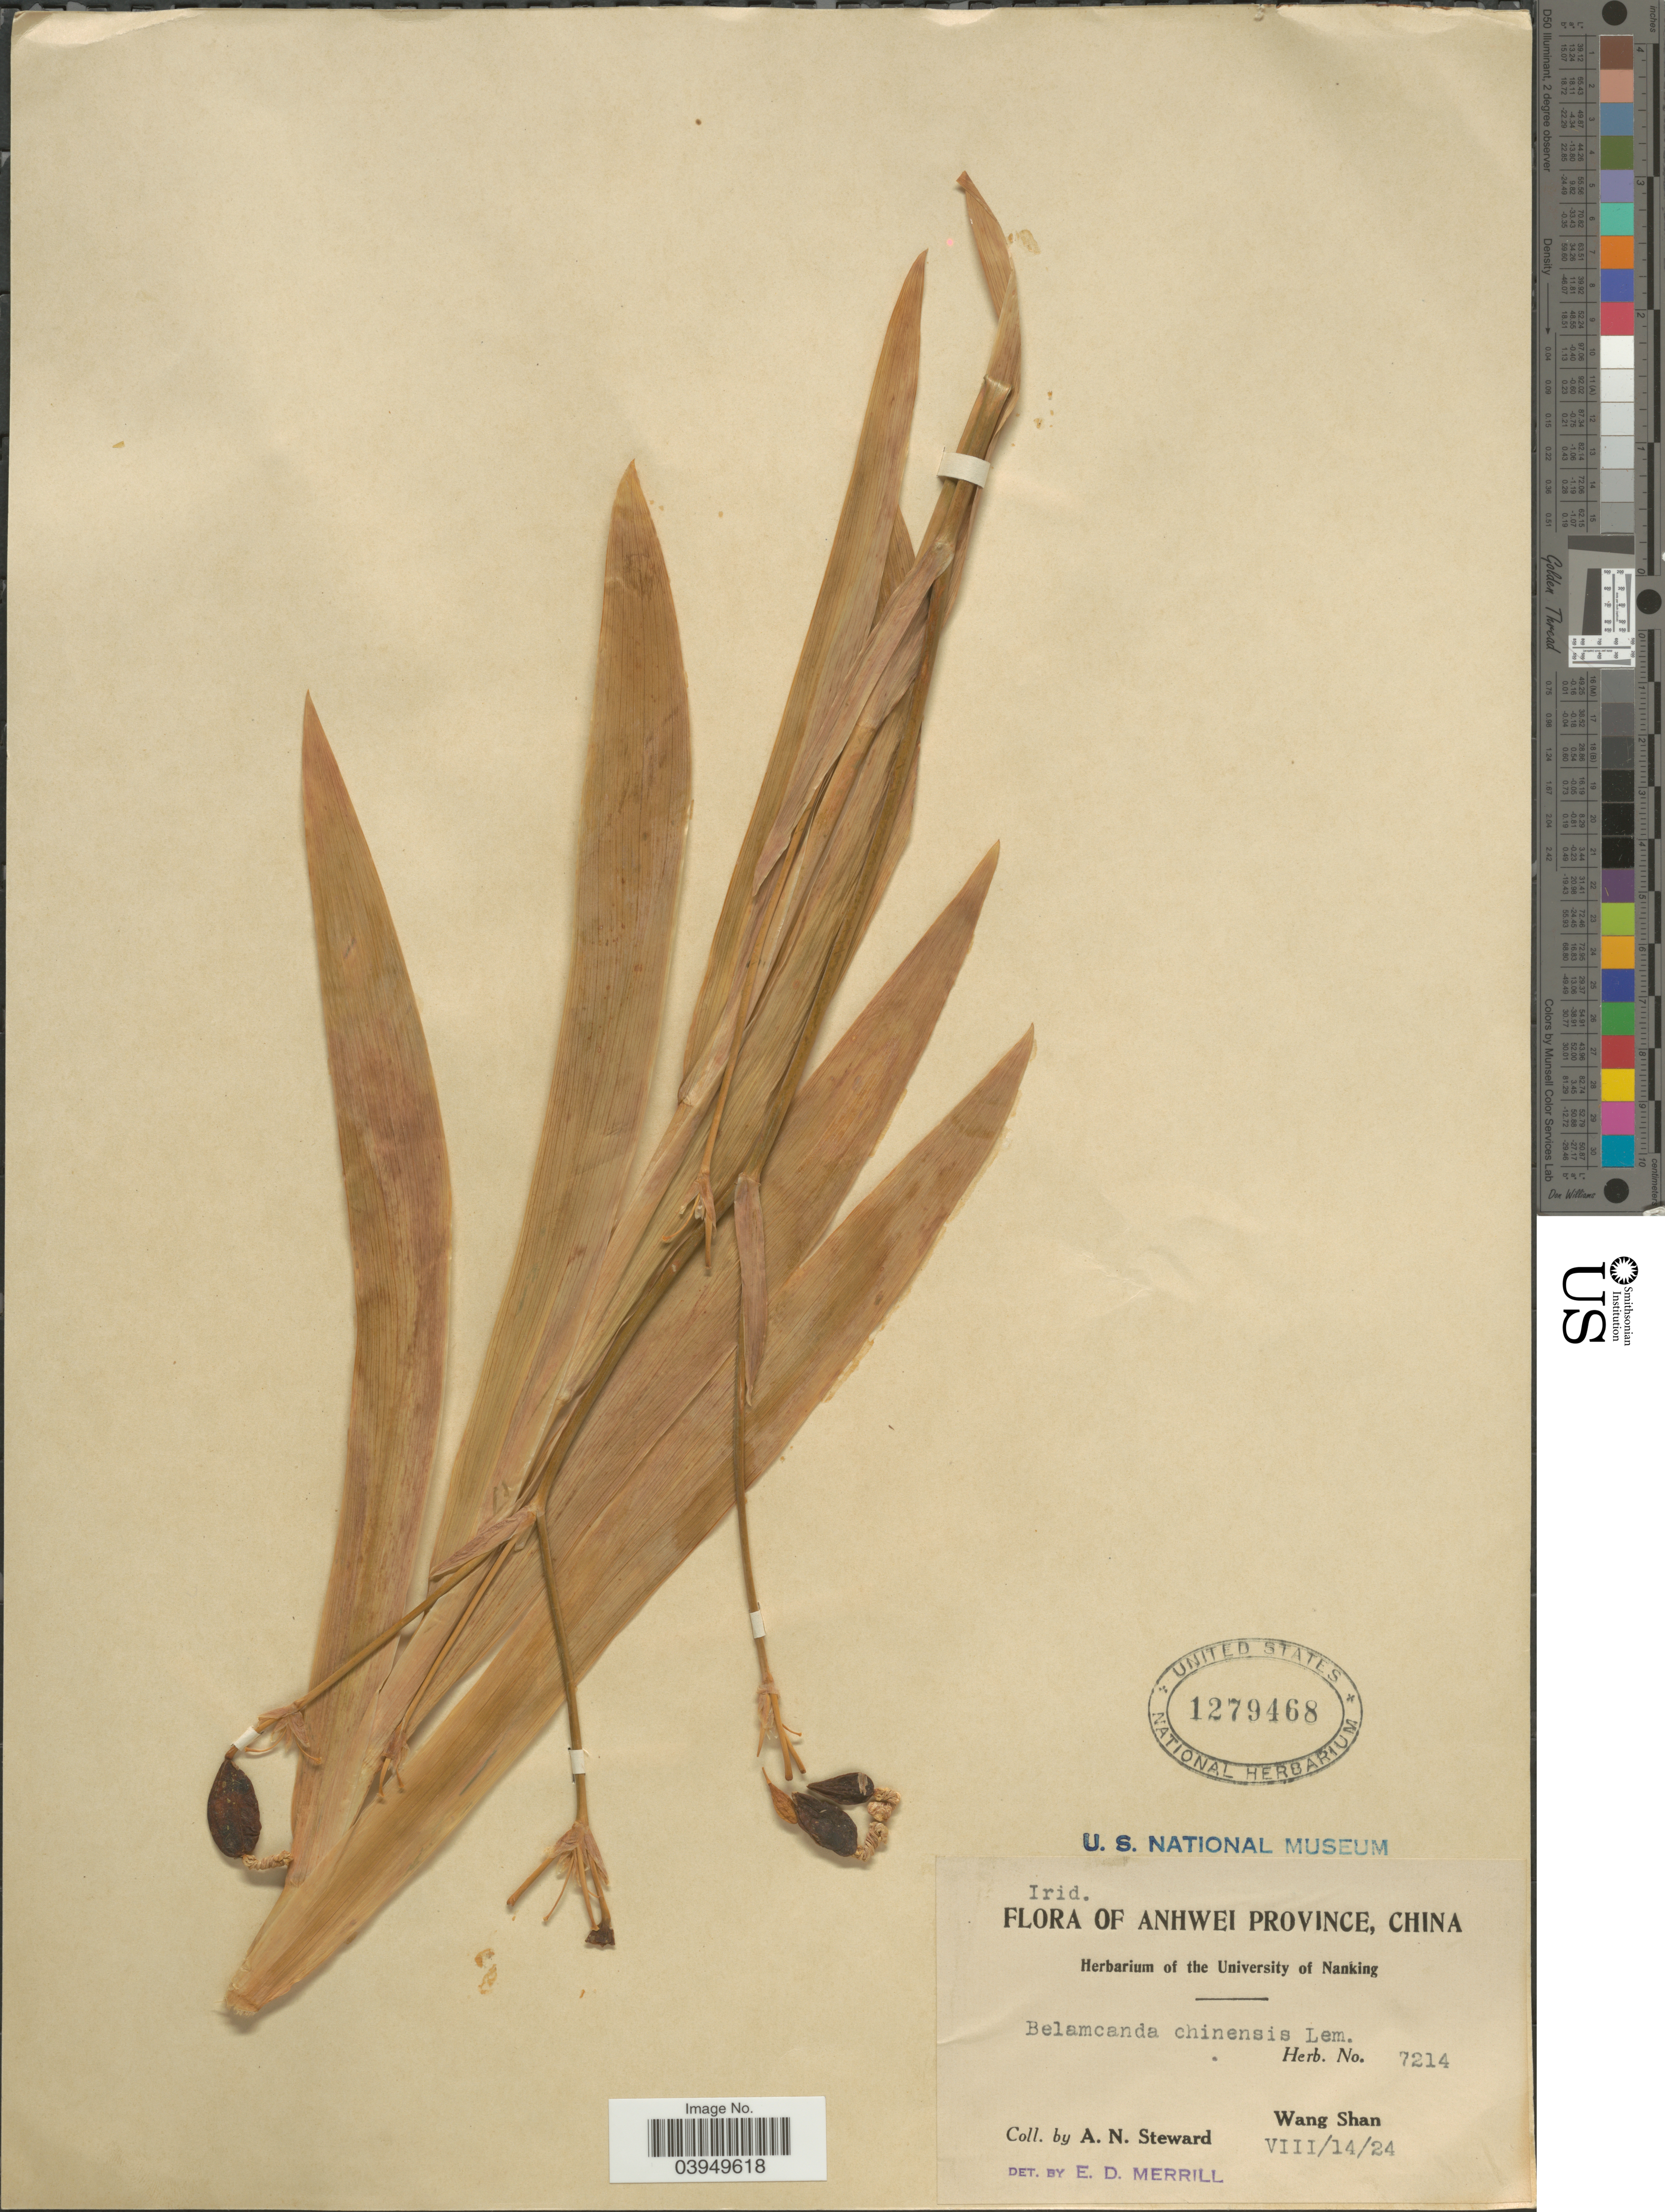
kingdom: Plantae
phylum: Tracheophyta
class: Liliopsida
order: Asparagales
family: Iridaceae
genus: Iris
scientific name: Iris chinensis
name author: Curtis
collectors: A. N. Steward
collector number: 7214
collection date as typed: Transcribed d/m/y: 14/8/24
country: China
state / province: Anhui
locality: Anhwei Province. Wang Shan.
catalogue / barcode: US 1279468